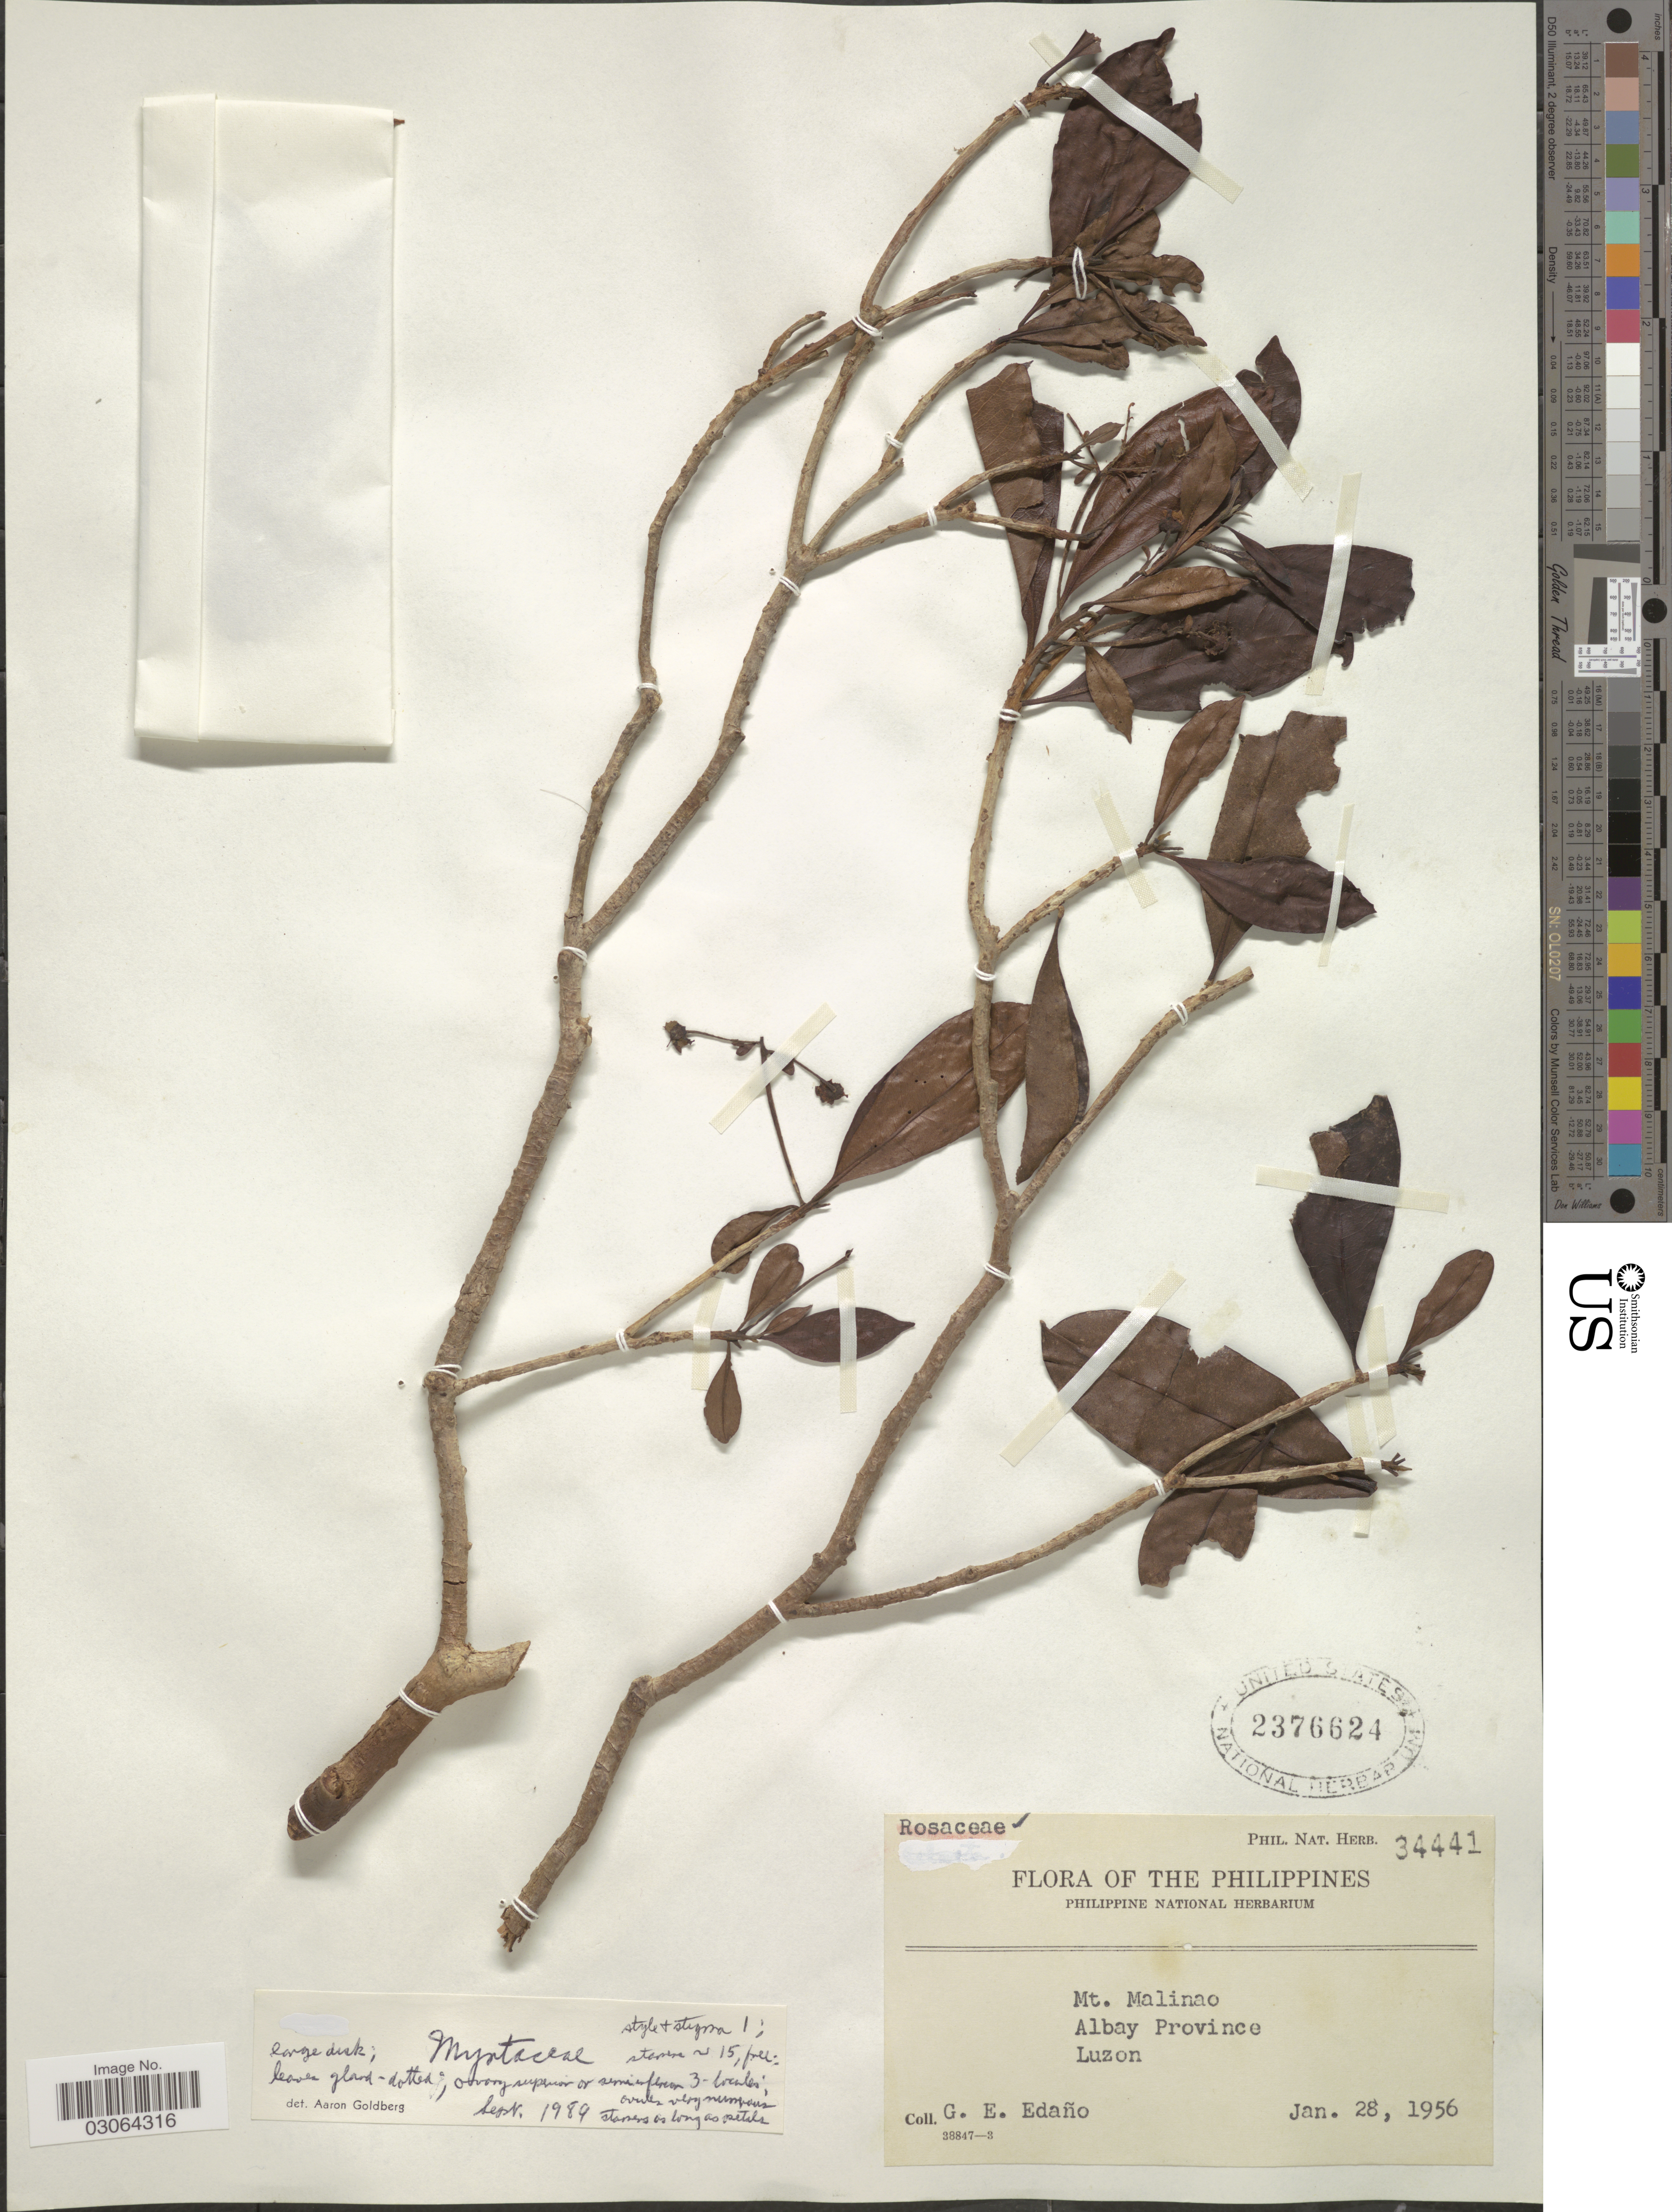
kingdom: Plantae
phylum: Tracheophyta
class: Magnoliopsida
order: Myrtales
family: Myrtaceae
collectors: G. E. Edaño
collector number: Phil. Nat. Herb. 34441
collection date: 1956-01-28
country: Philippines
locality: Mt. Malinao, Albay Province, Luzon.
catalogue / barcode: US 2376624